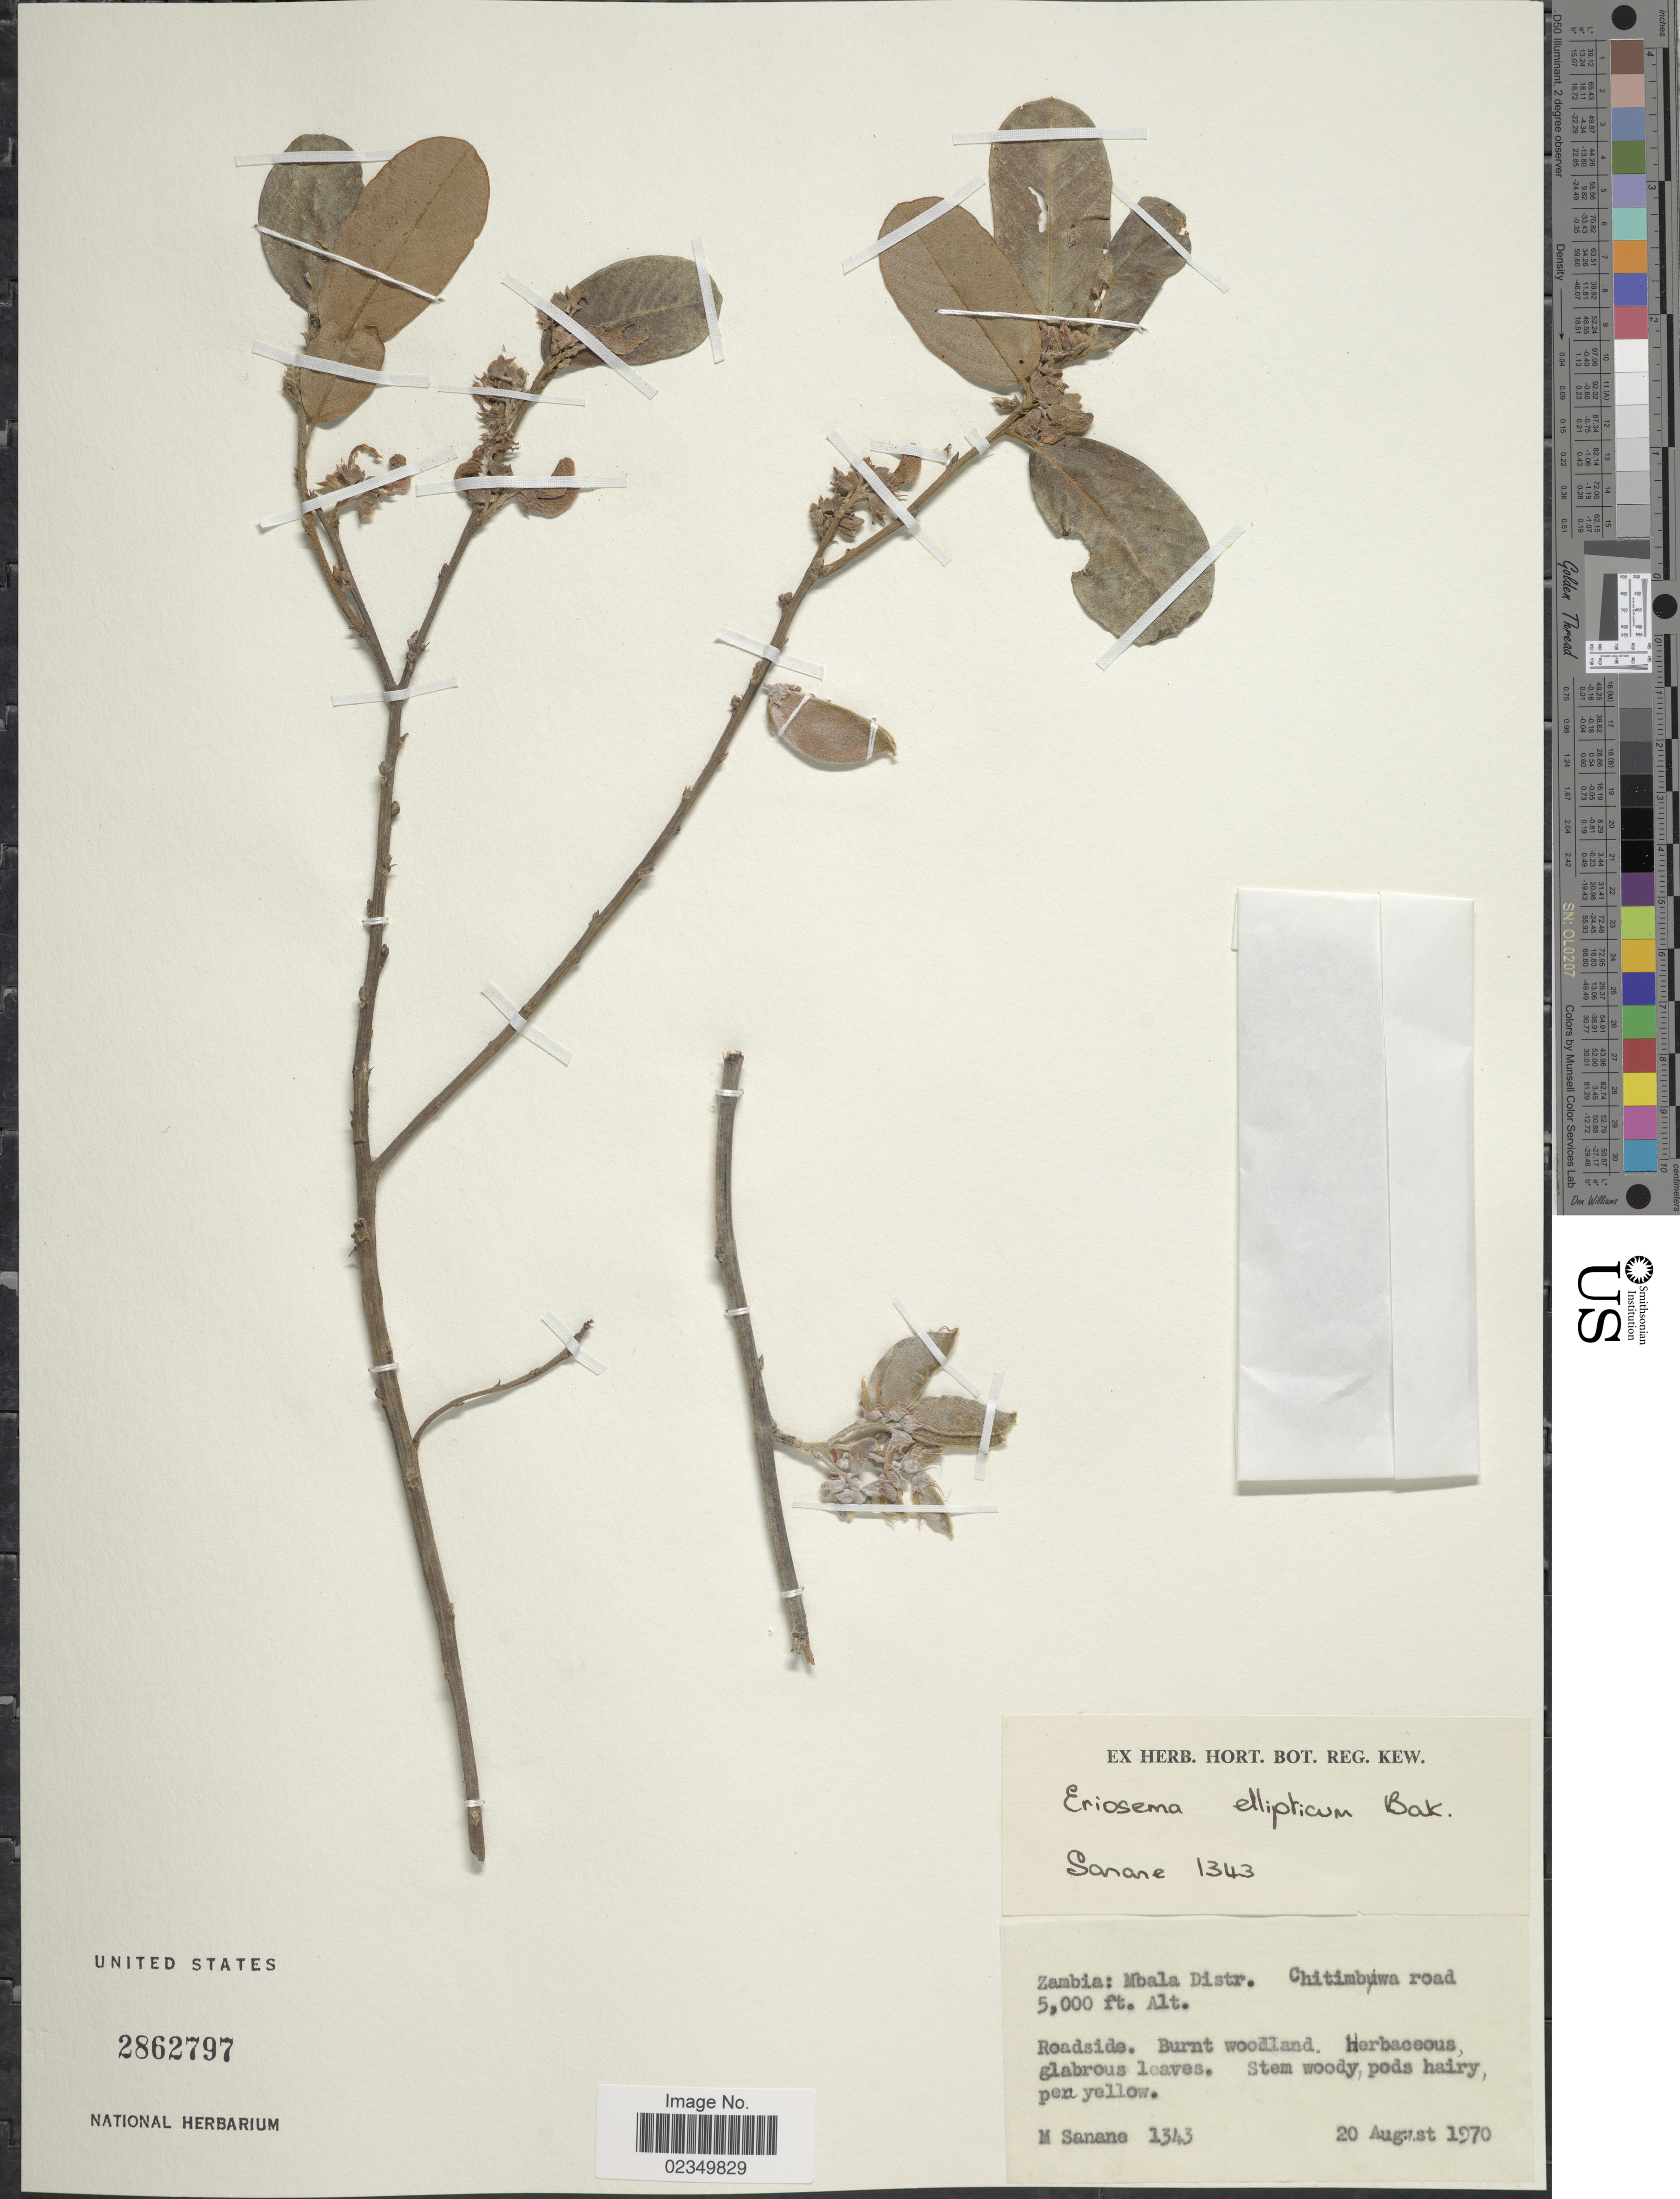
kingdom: Plantae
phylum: Tracheophyta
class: Magnoliopsida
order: Fabales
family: Fabaceae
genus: Eriosema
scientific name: Eriosema ellipticum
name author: Baker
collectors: M. Sanane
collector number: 1343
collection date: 1970-08-20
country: Zambia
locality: Mbala Distr. Chitimbwa road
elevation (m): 1524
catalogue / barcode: US 2862797